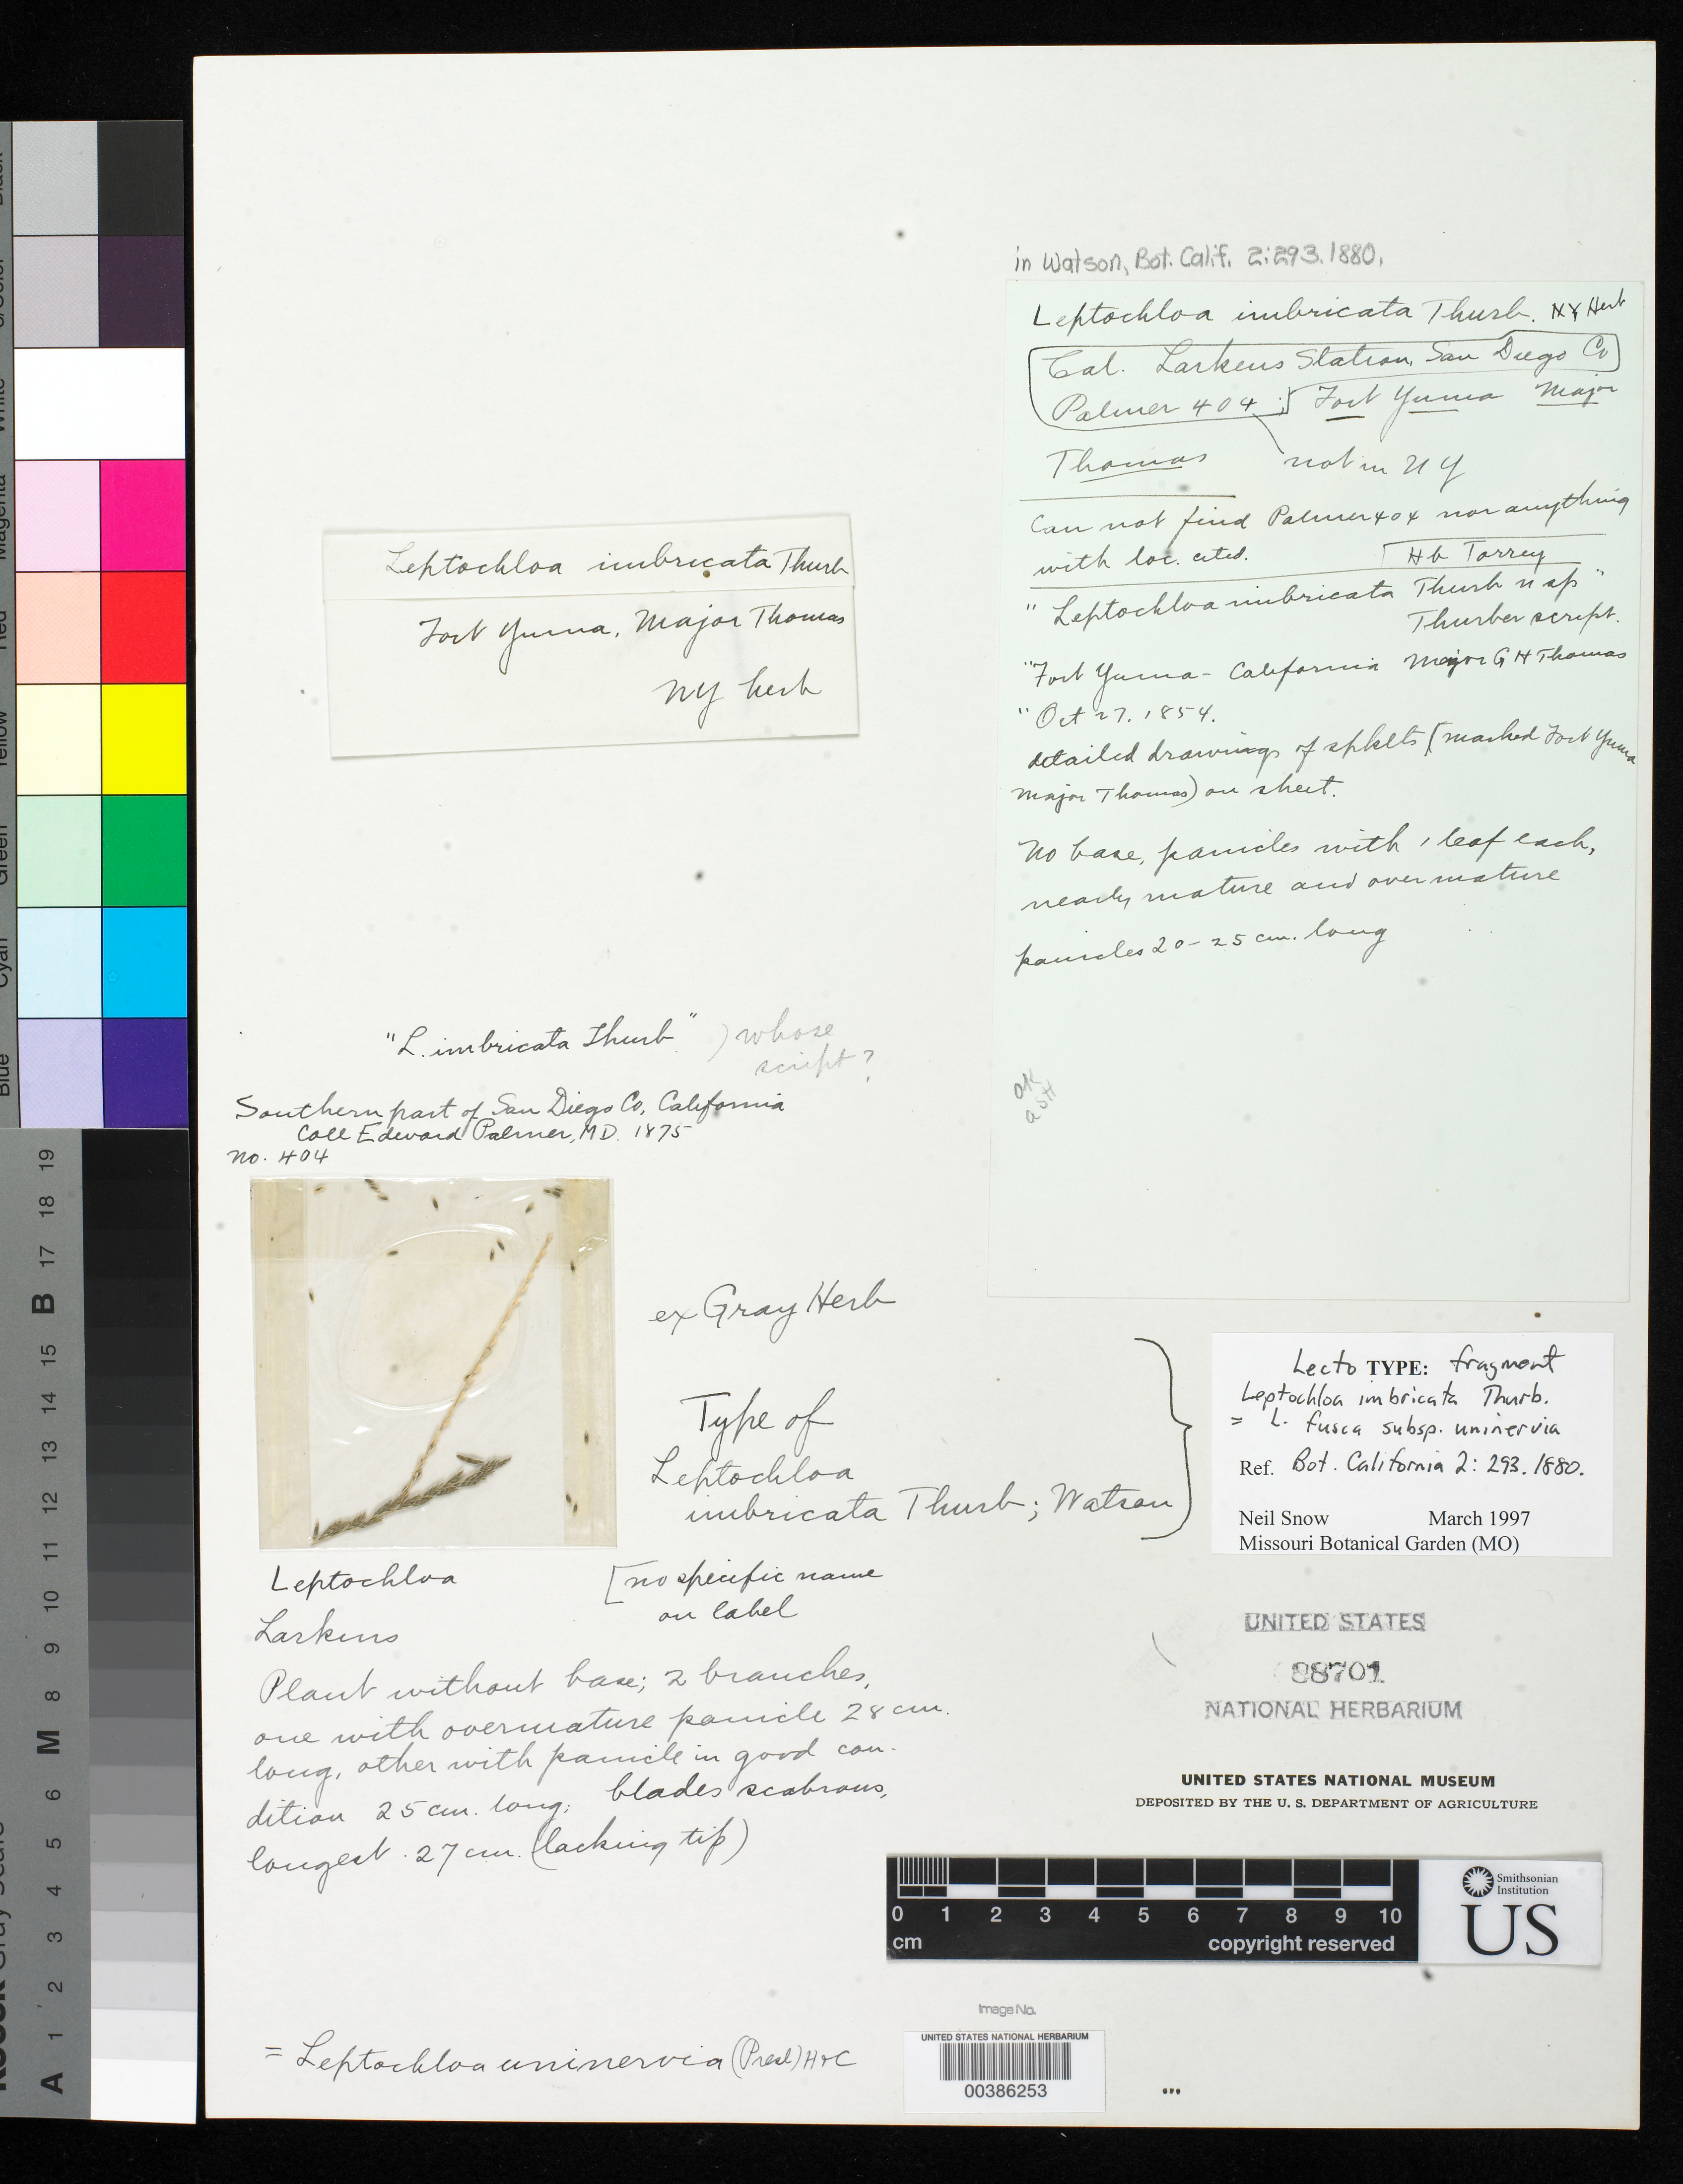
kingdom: Plantae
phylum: Tracheophyta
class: Liliopsida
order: Poales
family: Poaceae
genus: Leptochloa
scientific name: Leptochloa imbricata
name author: Thurb. in S. Watson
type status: Type Fragment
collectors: E. Palmer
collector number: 404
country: United States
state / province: California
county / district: San Diego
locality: Larken's station.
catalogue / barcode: US 88701